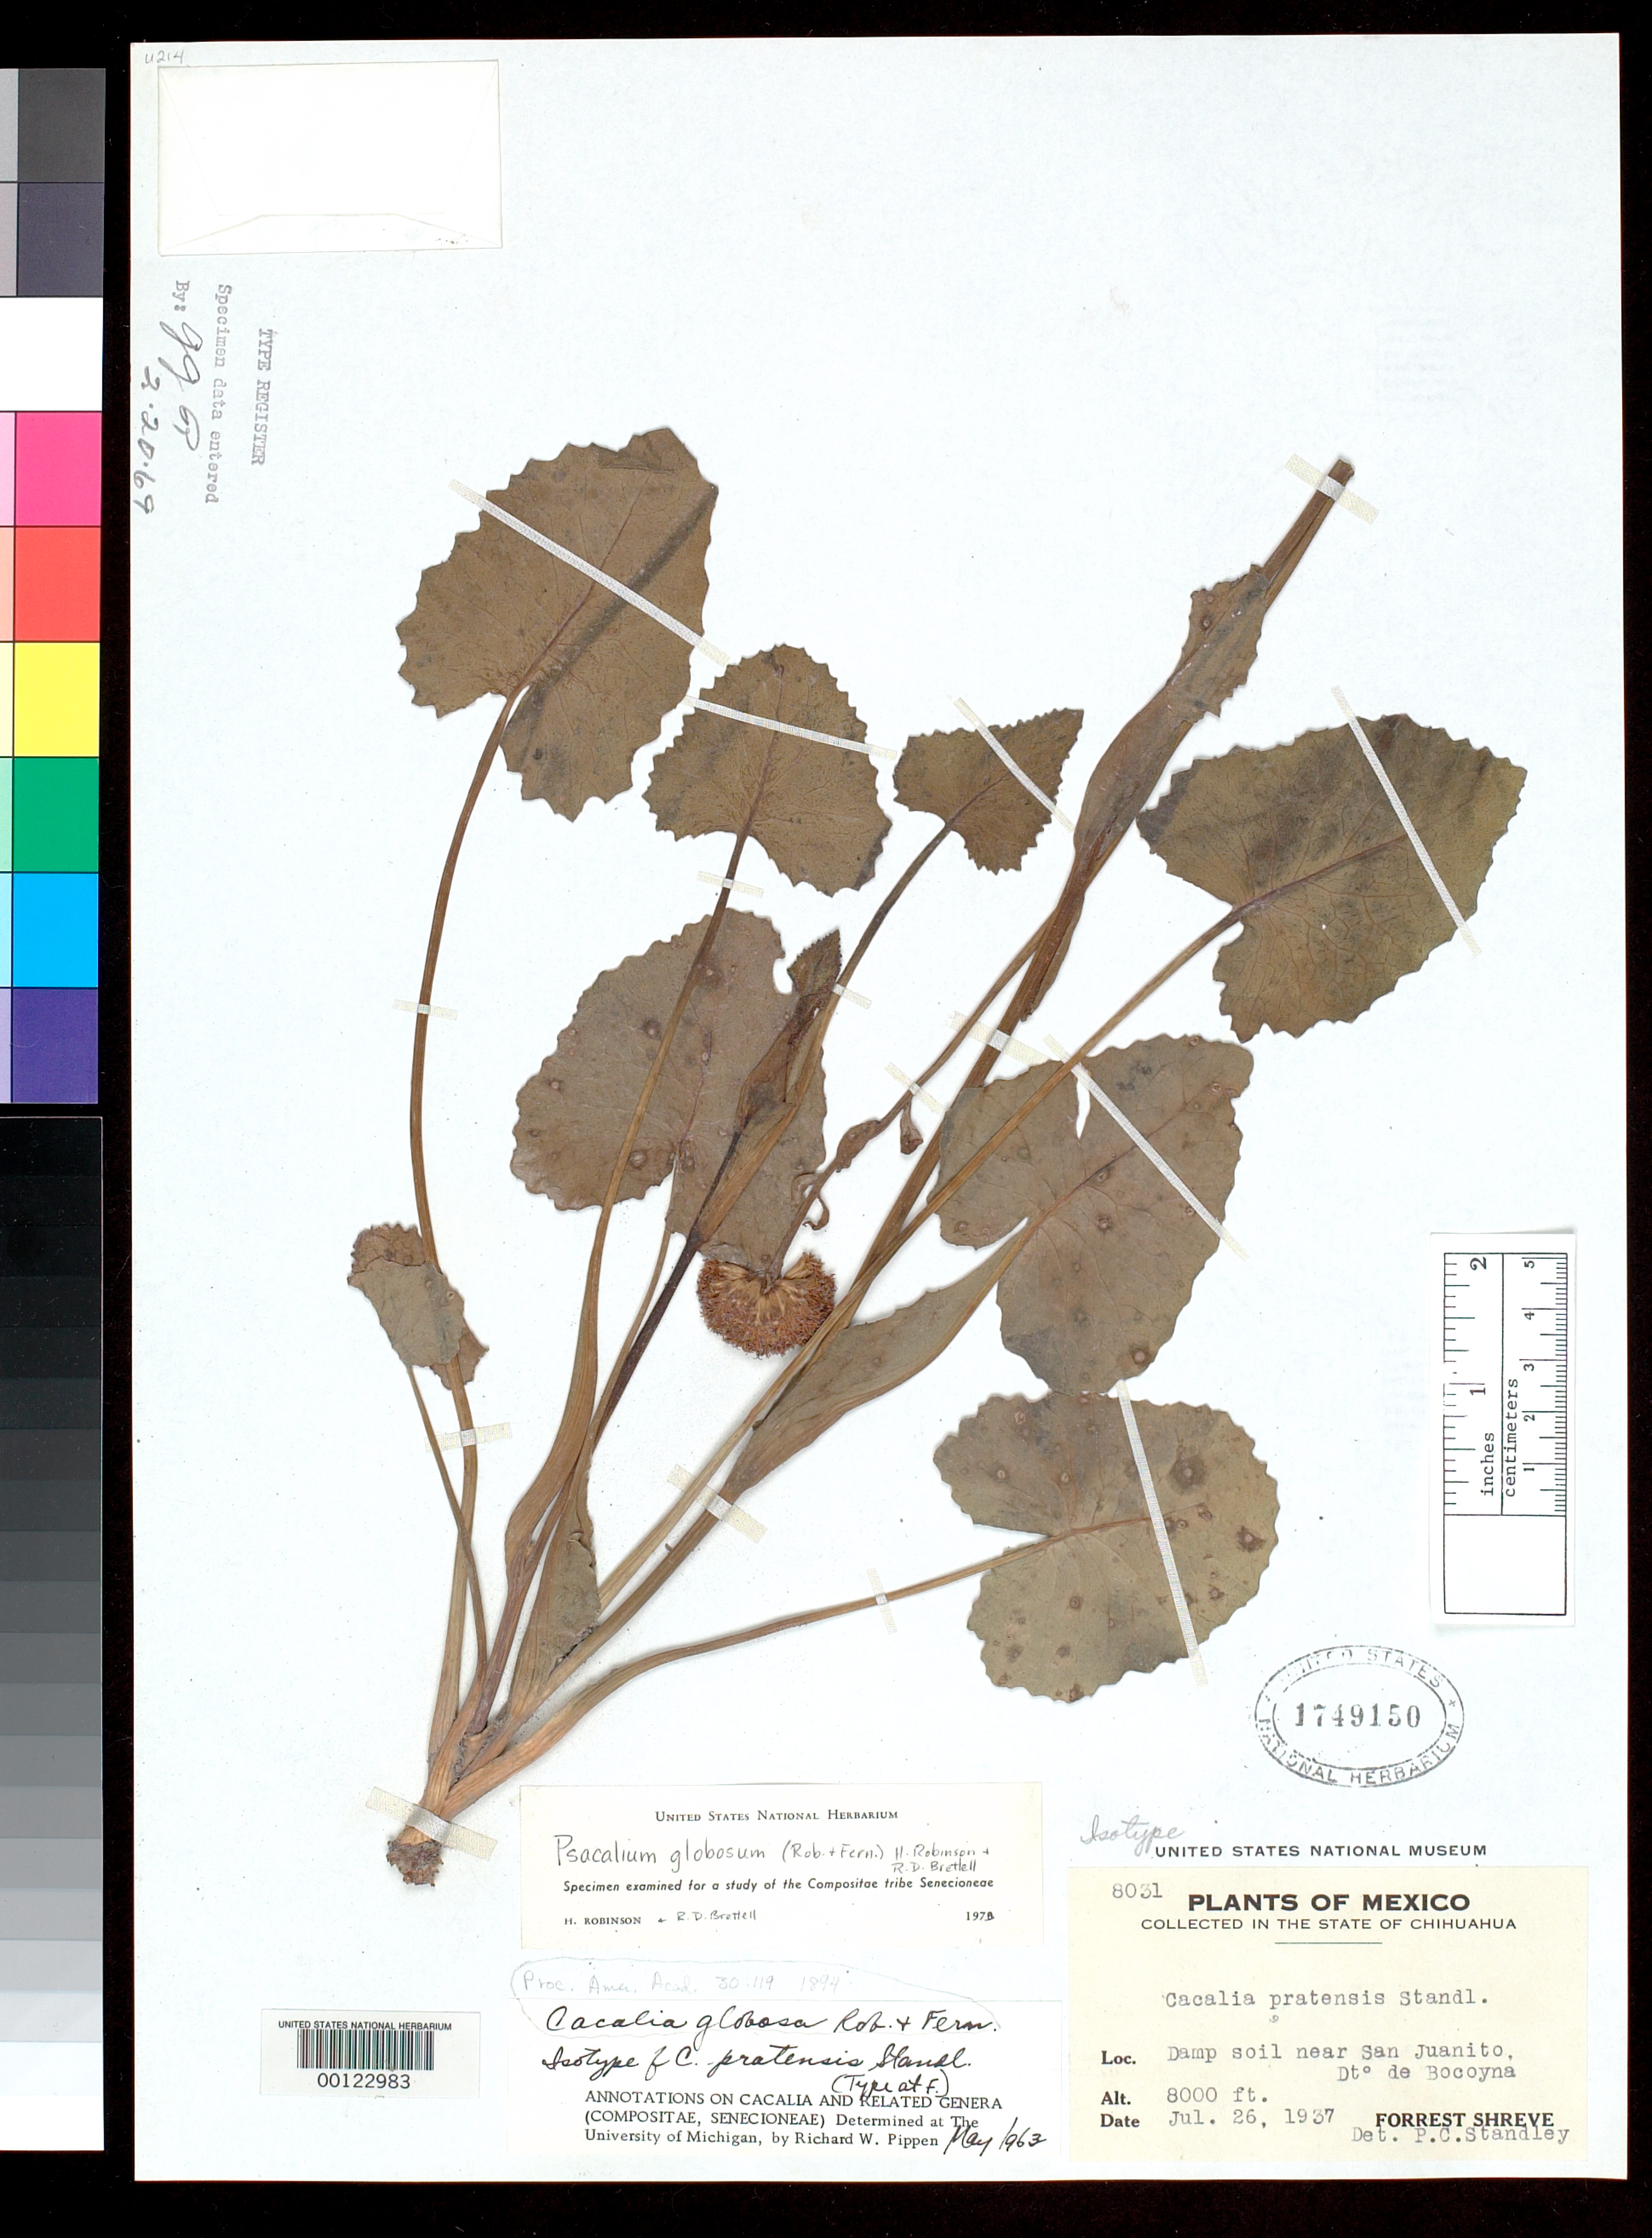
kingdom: Plantae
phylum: Tracheophyta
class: Magnoliopsida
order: Asterales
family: Asteraceae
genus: Cacalia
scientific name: Cacalia pratensis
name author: Standl.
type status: Isotype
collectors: F. Shreve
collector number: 8031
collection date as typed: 26 Jul 1937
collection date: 1937-07-26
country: Mexico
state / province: Chihuahua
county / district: Bocoyna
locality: San Juancito.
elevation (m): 2430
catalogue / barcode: US 1749150